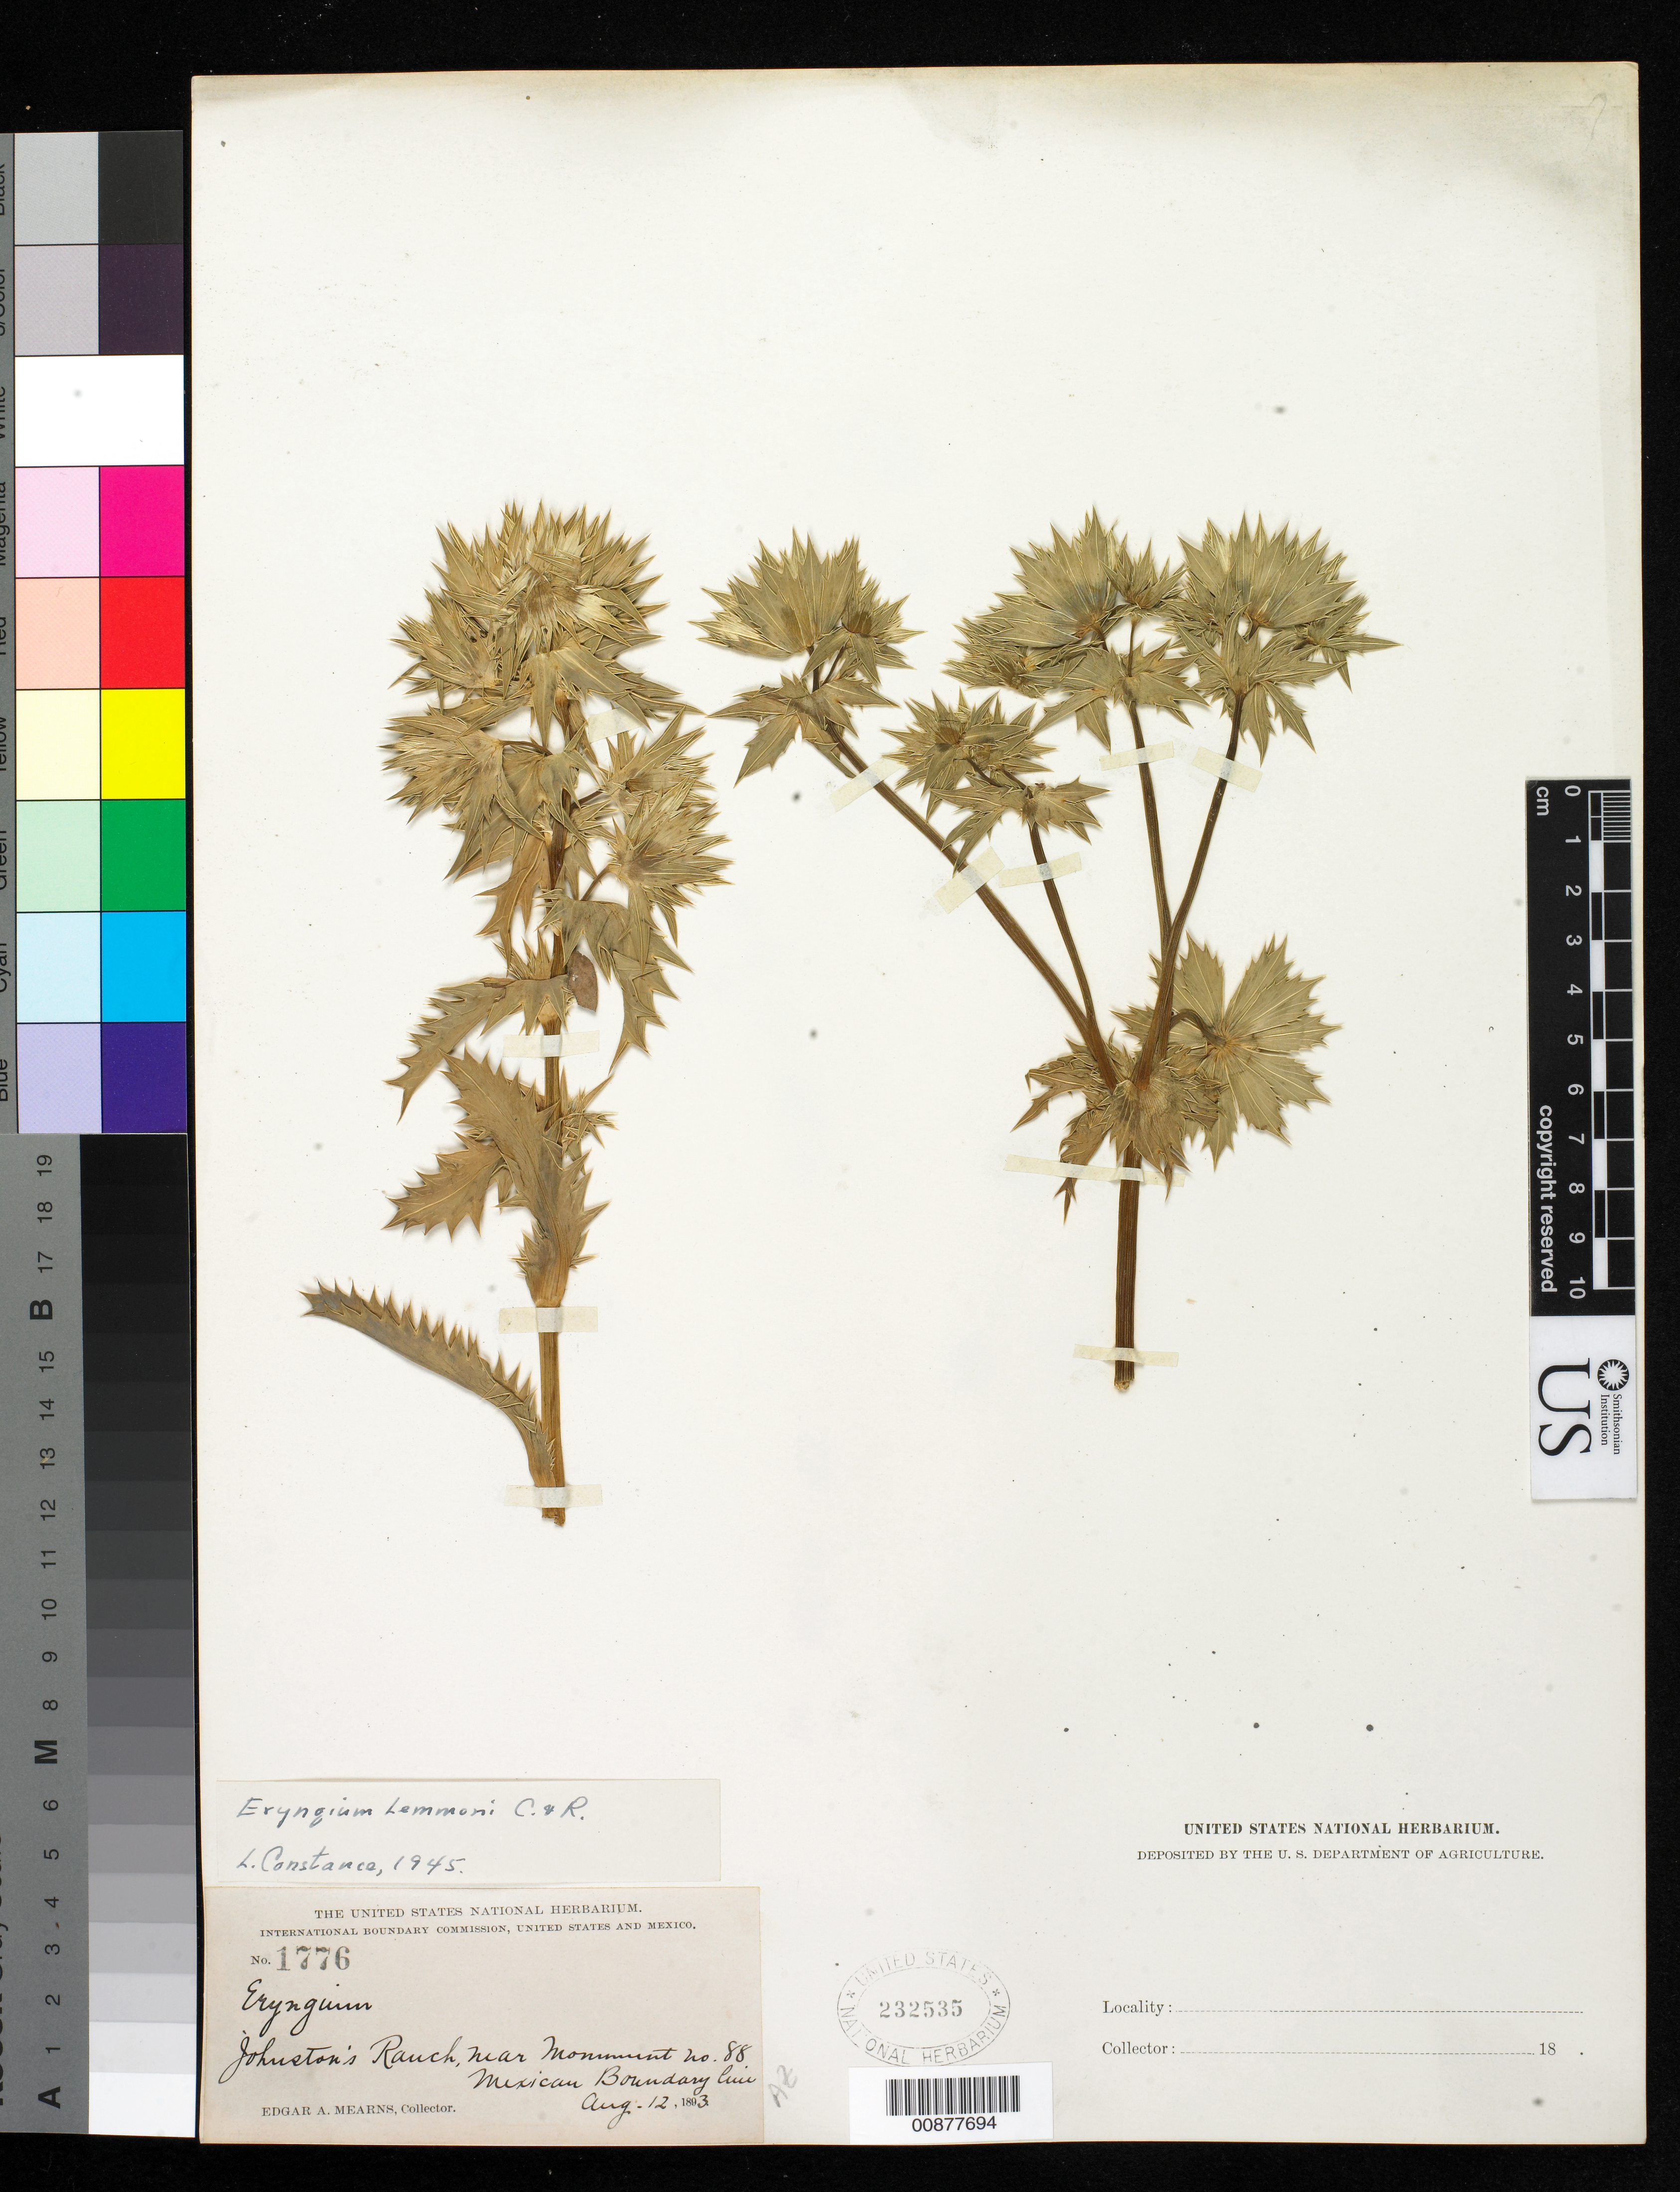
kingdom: Plantae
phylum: Tracheophyta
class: Magnoliopsida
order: Apiales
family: Apiaceae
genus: Eryngium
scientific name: Eryngium lemmonii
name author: J.M. Coult. & Rose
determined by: Constance, L., (UC), University of California Berkeley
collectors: E. A. Mearns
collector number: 1776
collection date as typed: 12 Aug 1893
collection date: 1893-08-12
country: United States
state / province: Arizona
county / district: Cochise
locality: Johnston's Ranch, near monument no. 88. Mexican Boundary Line.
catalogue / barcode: US 232535